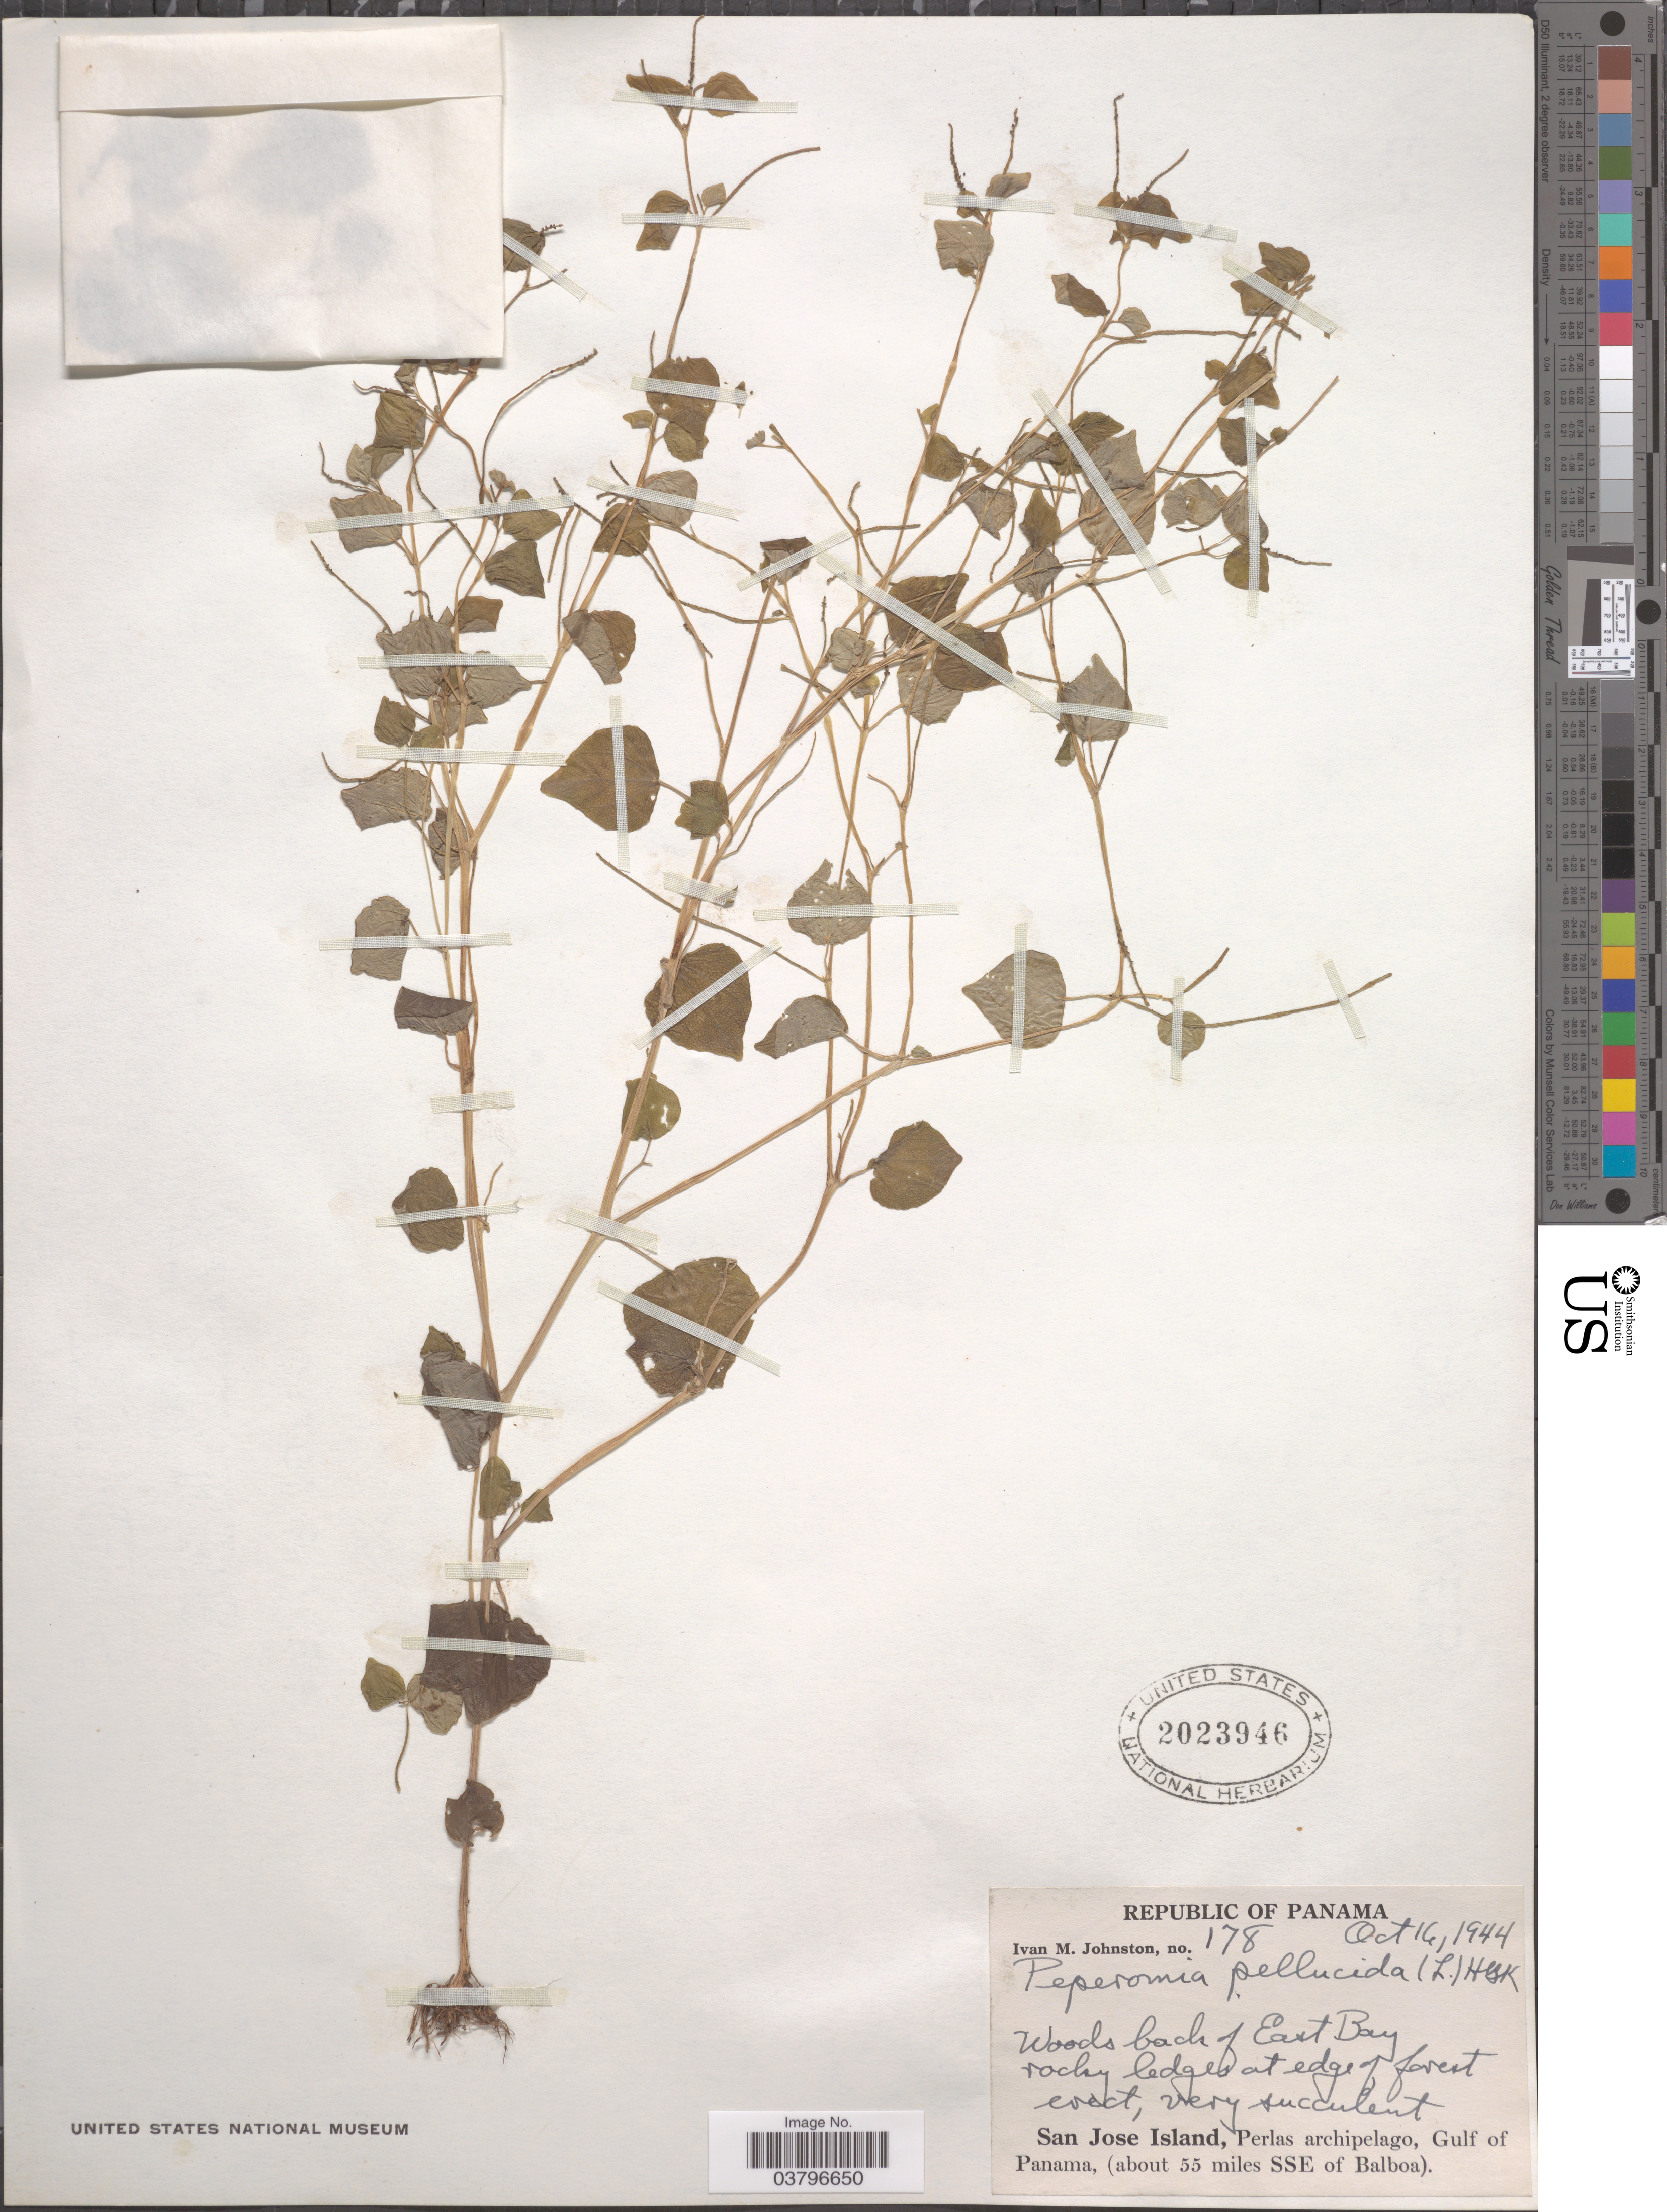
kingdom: Plantae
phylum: Tracheophyta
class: Magnoliopsida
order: Piperales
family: Piperaceae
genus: Peperomia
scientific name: Peperomia pellucida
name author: (L.) Kunth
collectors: I.M. Johnston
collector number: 178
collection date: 1944-10-16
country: Panama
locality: Woods back of East Bay. San Jose Island, Perlas archipelago, Gulf of Panama, (about 55 miles SSE of Balboa).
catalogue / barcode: US 2023946